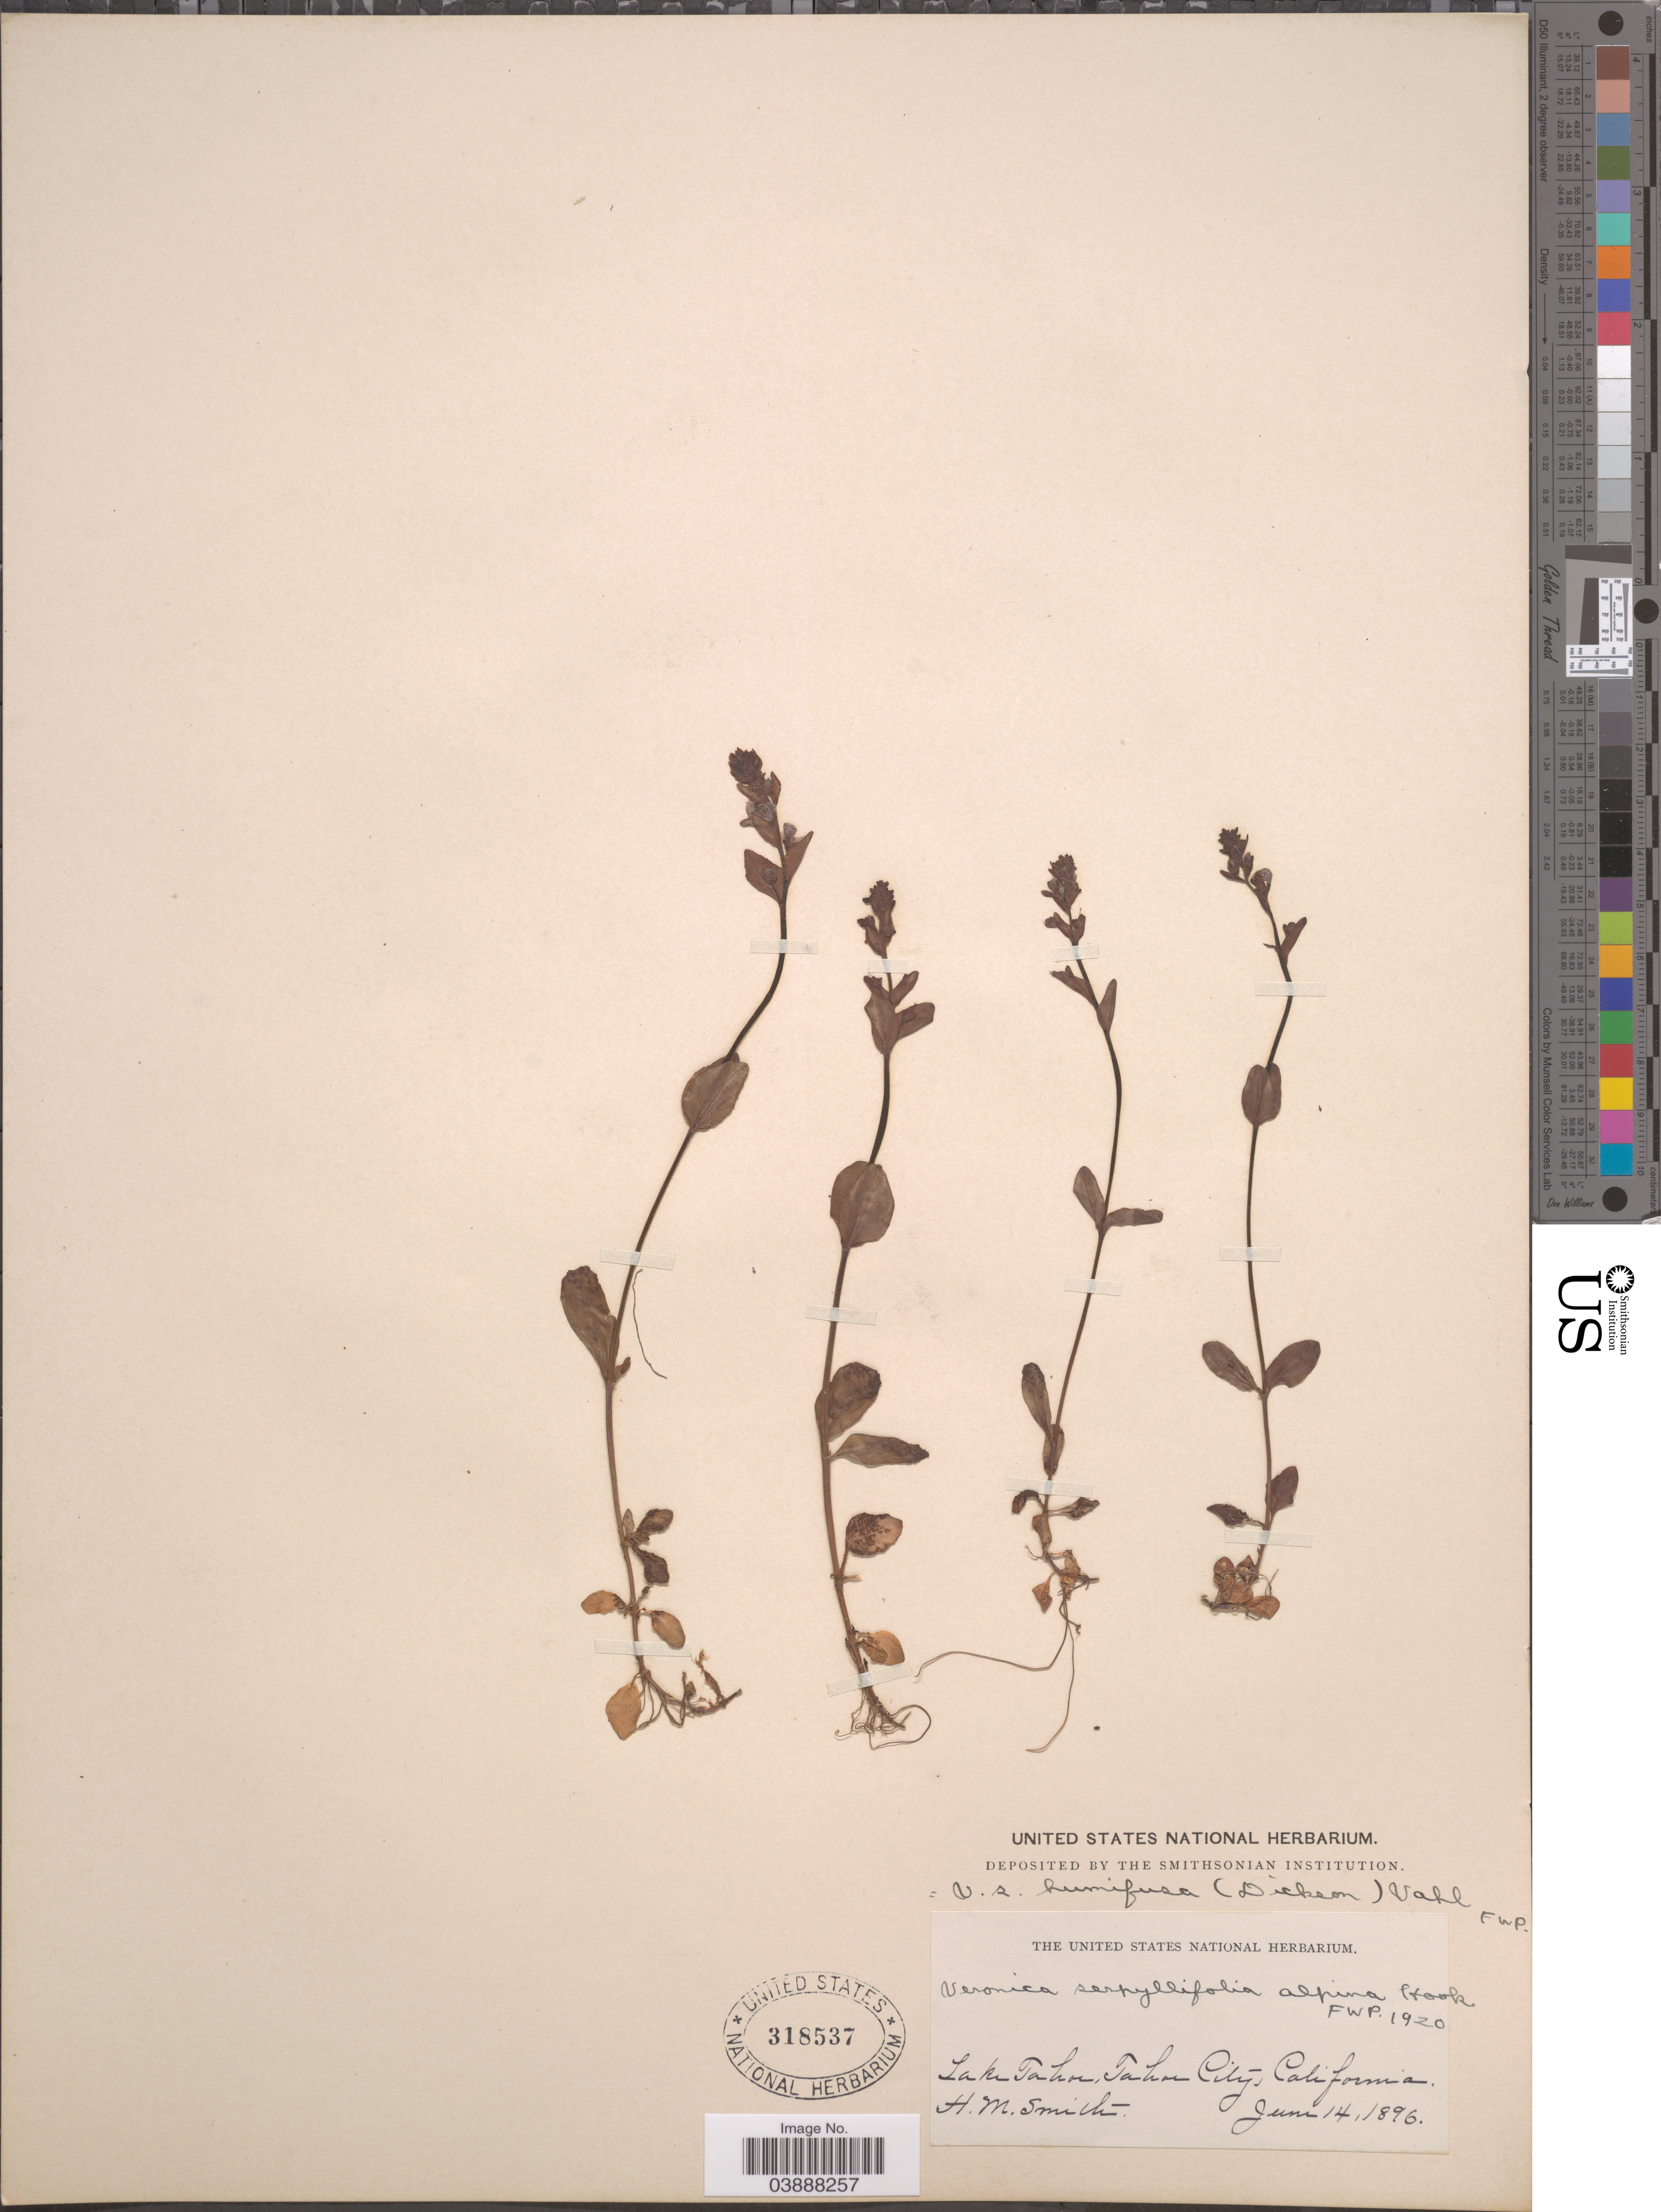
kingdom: Plantae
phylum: Tracheophyta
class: Magnoliopsida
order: Lamiales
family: Plantaginaceae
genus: Veronica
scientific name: Veronica serpyllifolia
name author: L.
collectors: H. M. Smith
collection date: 1896-06-14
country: United States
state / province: California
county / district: Placer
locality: Lake Tahoe, Tahoe City.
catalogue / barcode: US 318537